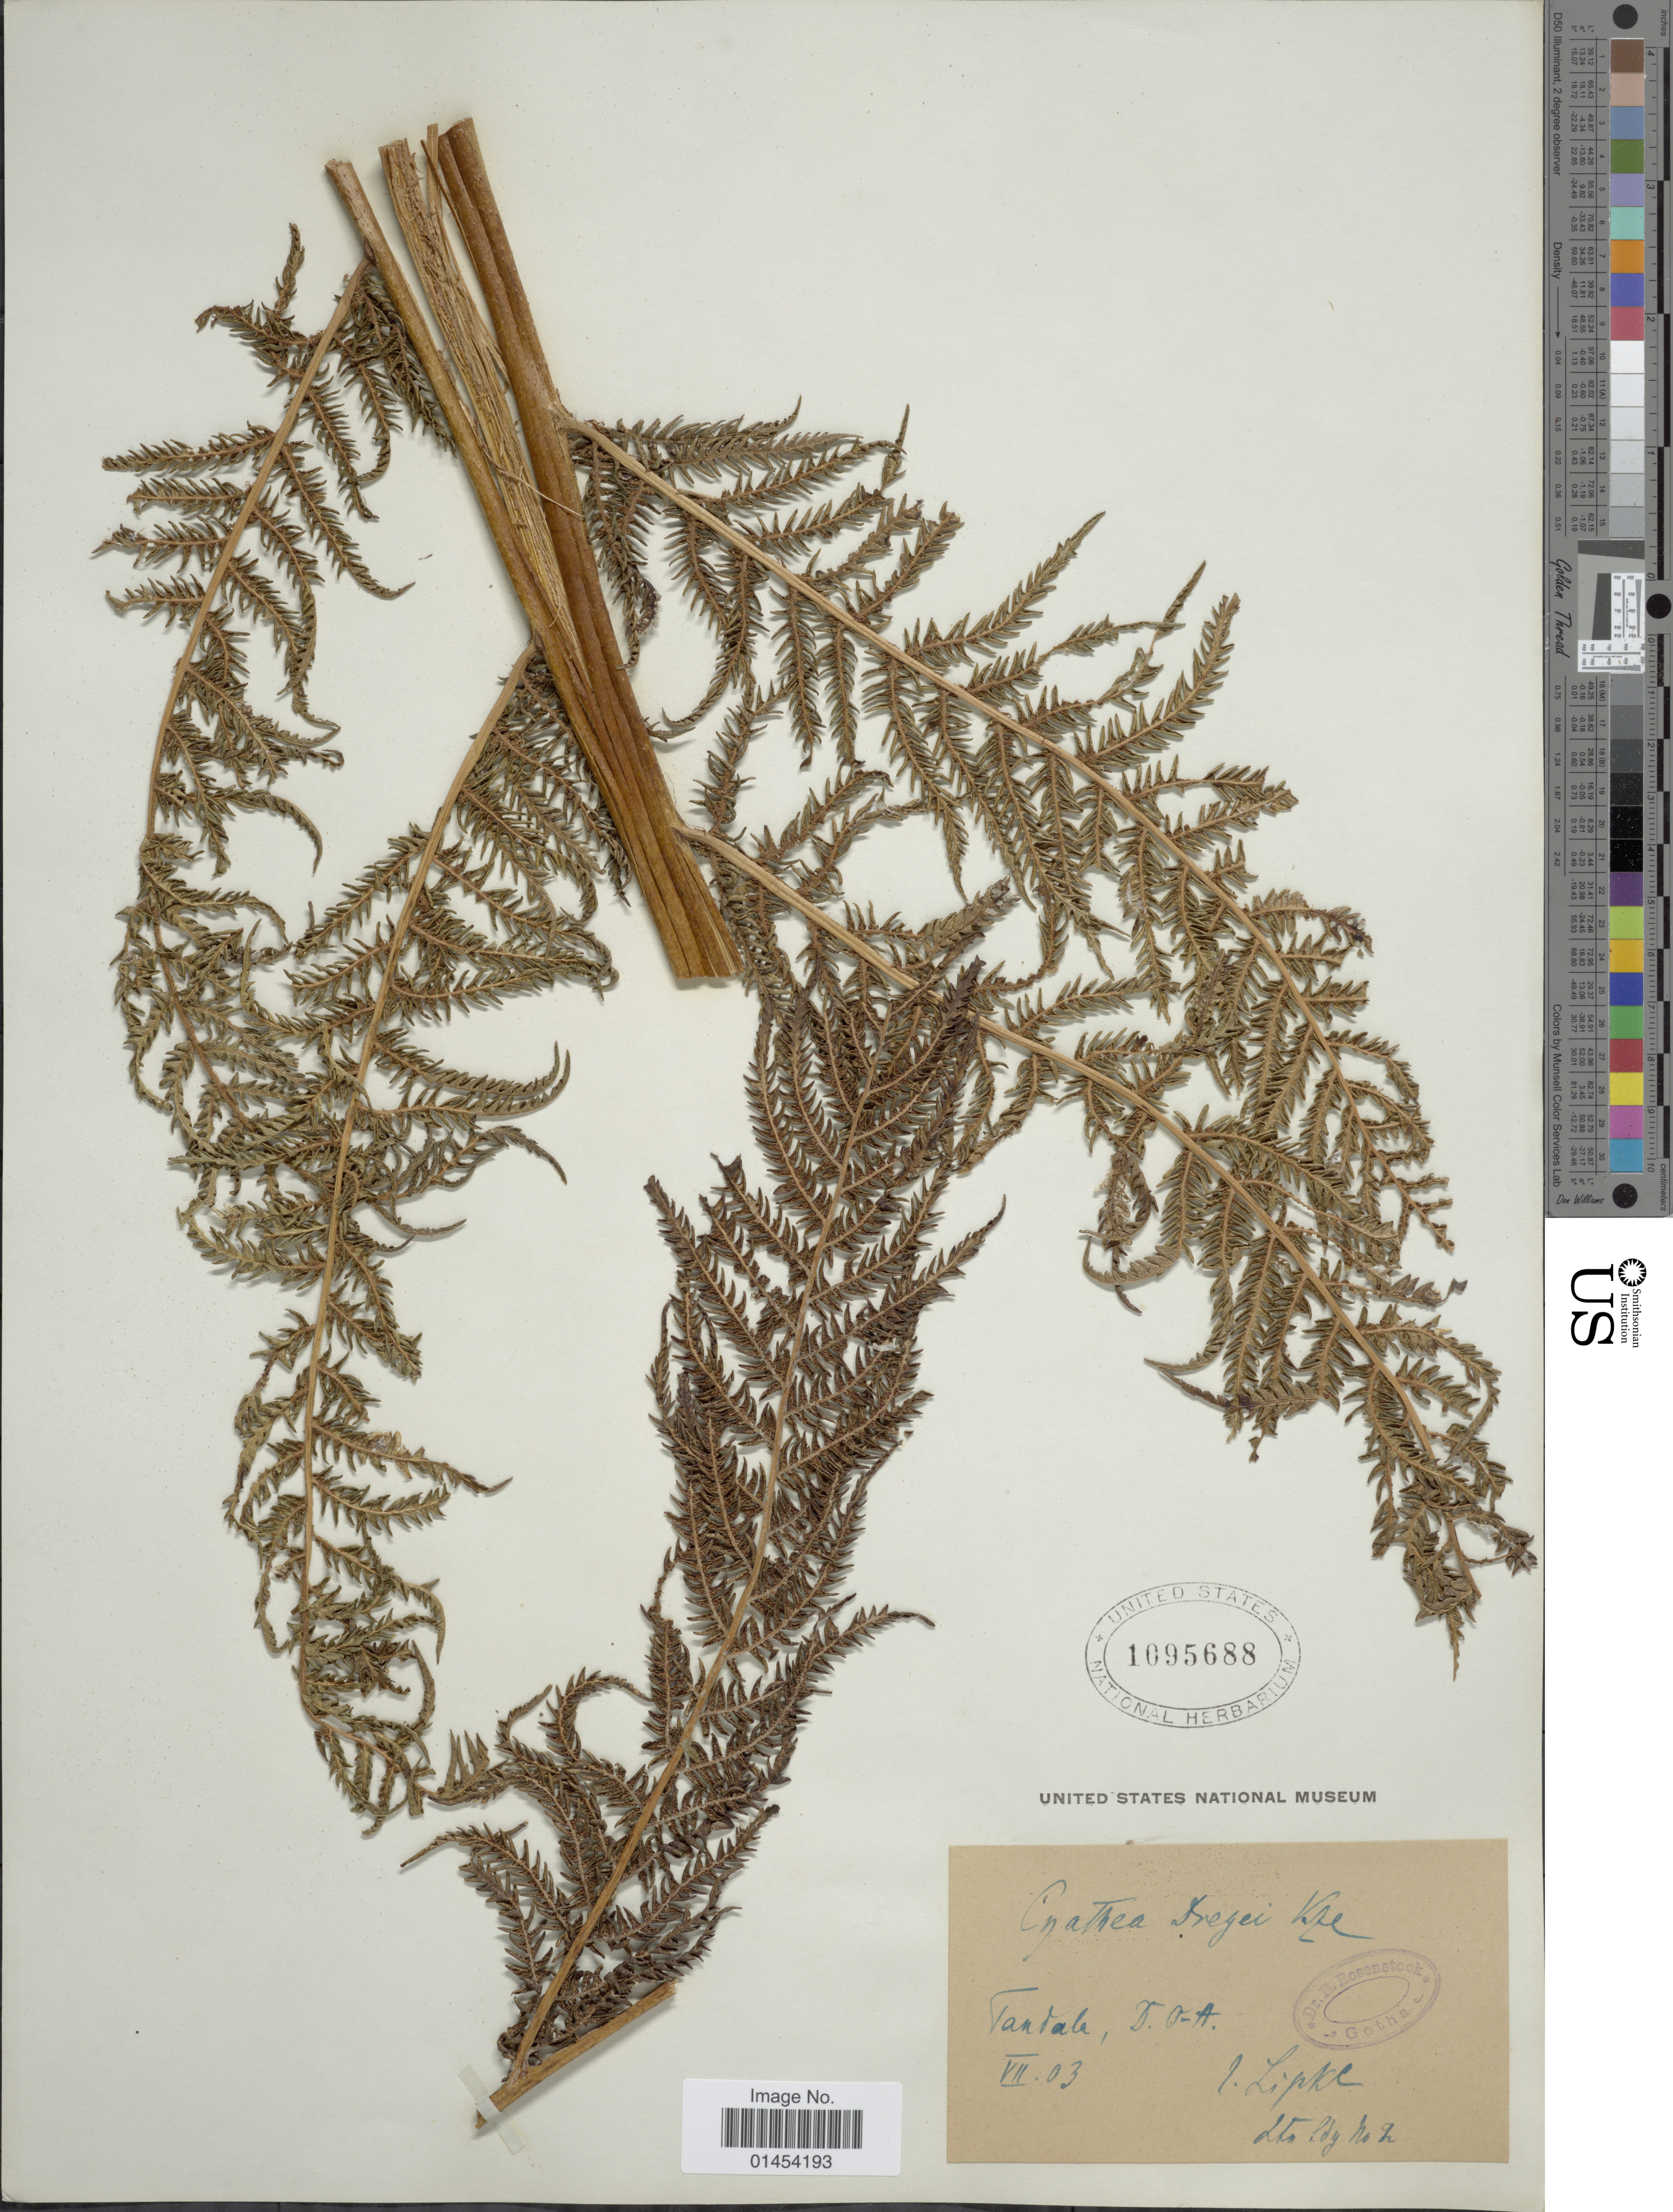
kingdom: Plantae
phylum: Tracheophyta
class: Polypodiopsida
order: Cyatheales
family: Cyatheaceae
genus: Cyathea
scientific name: Cyathea dregei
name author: Kunze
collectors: Lipke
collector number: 2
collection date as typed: Transcribed d/m/y: /7/3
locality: Tandale, D.O.A. [interpreted]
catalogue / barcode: US 1095688